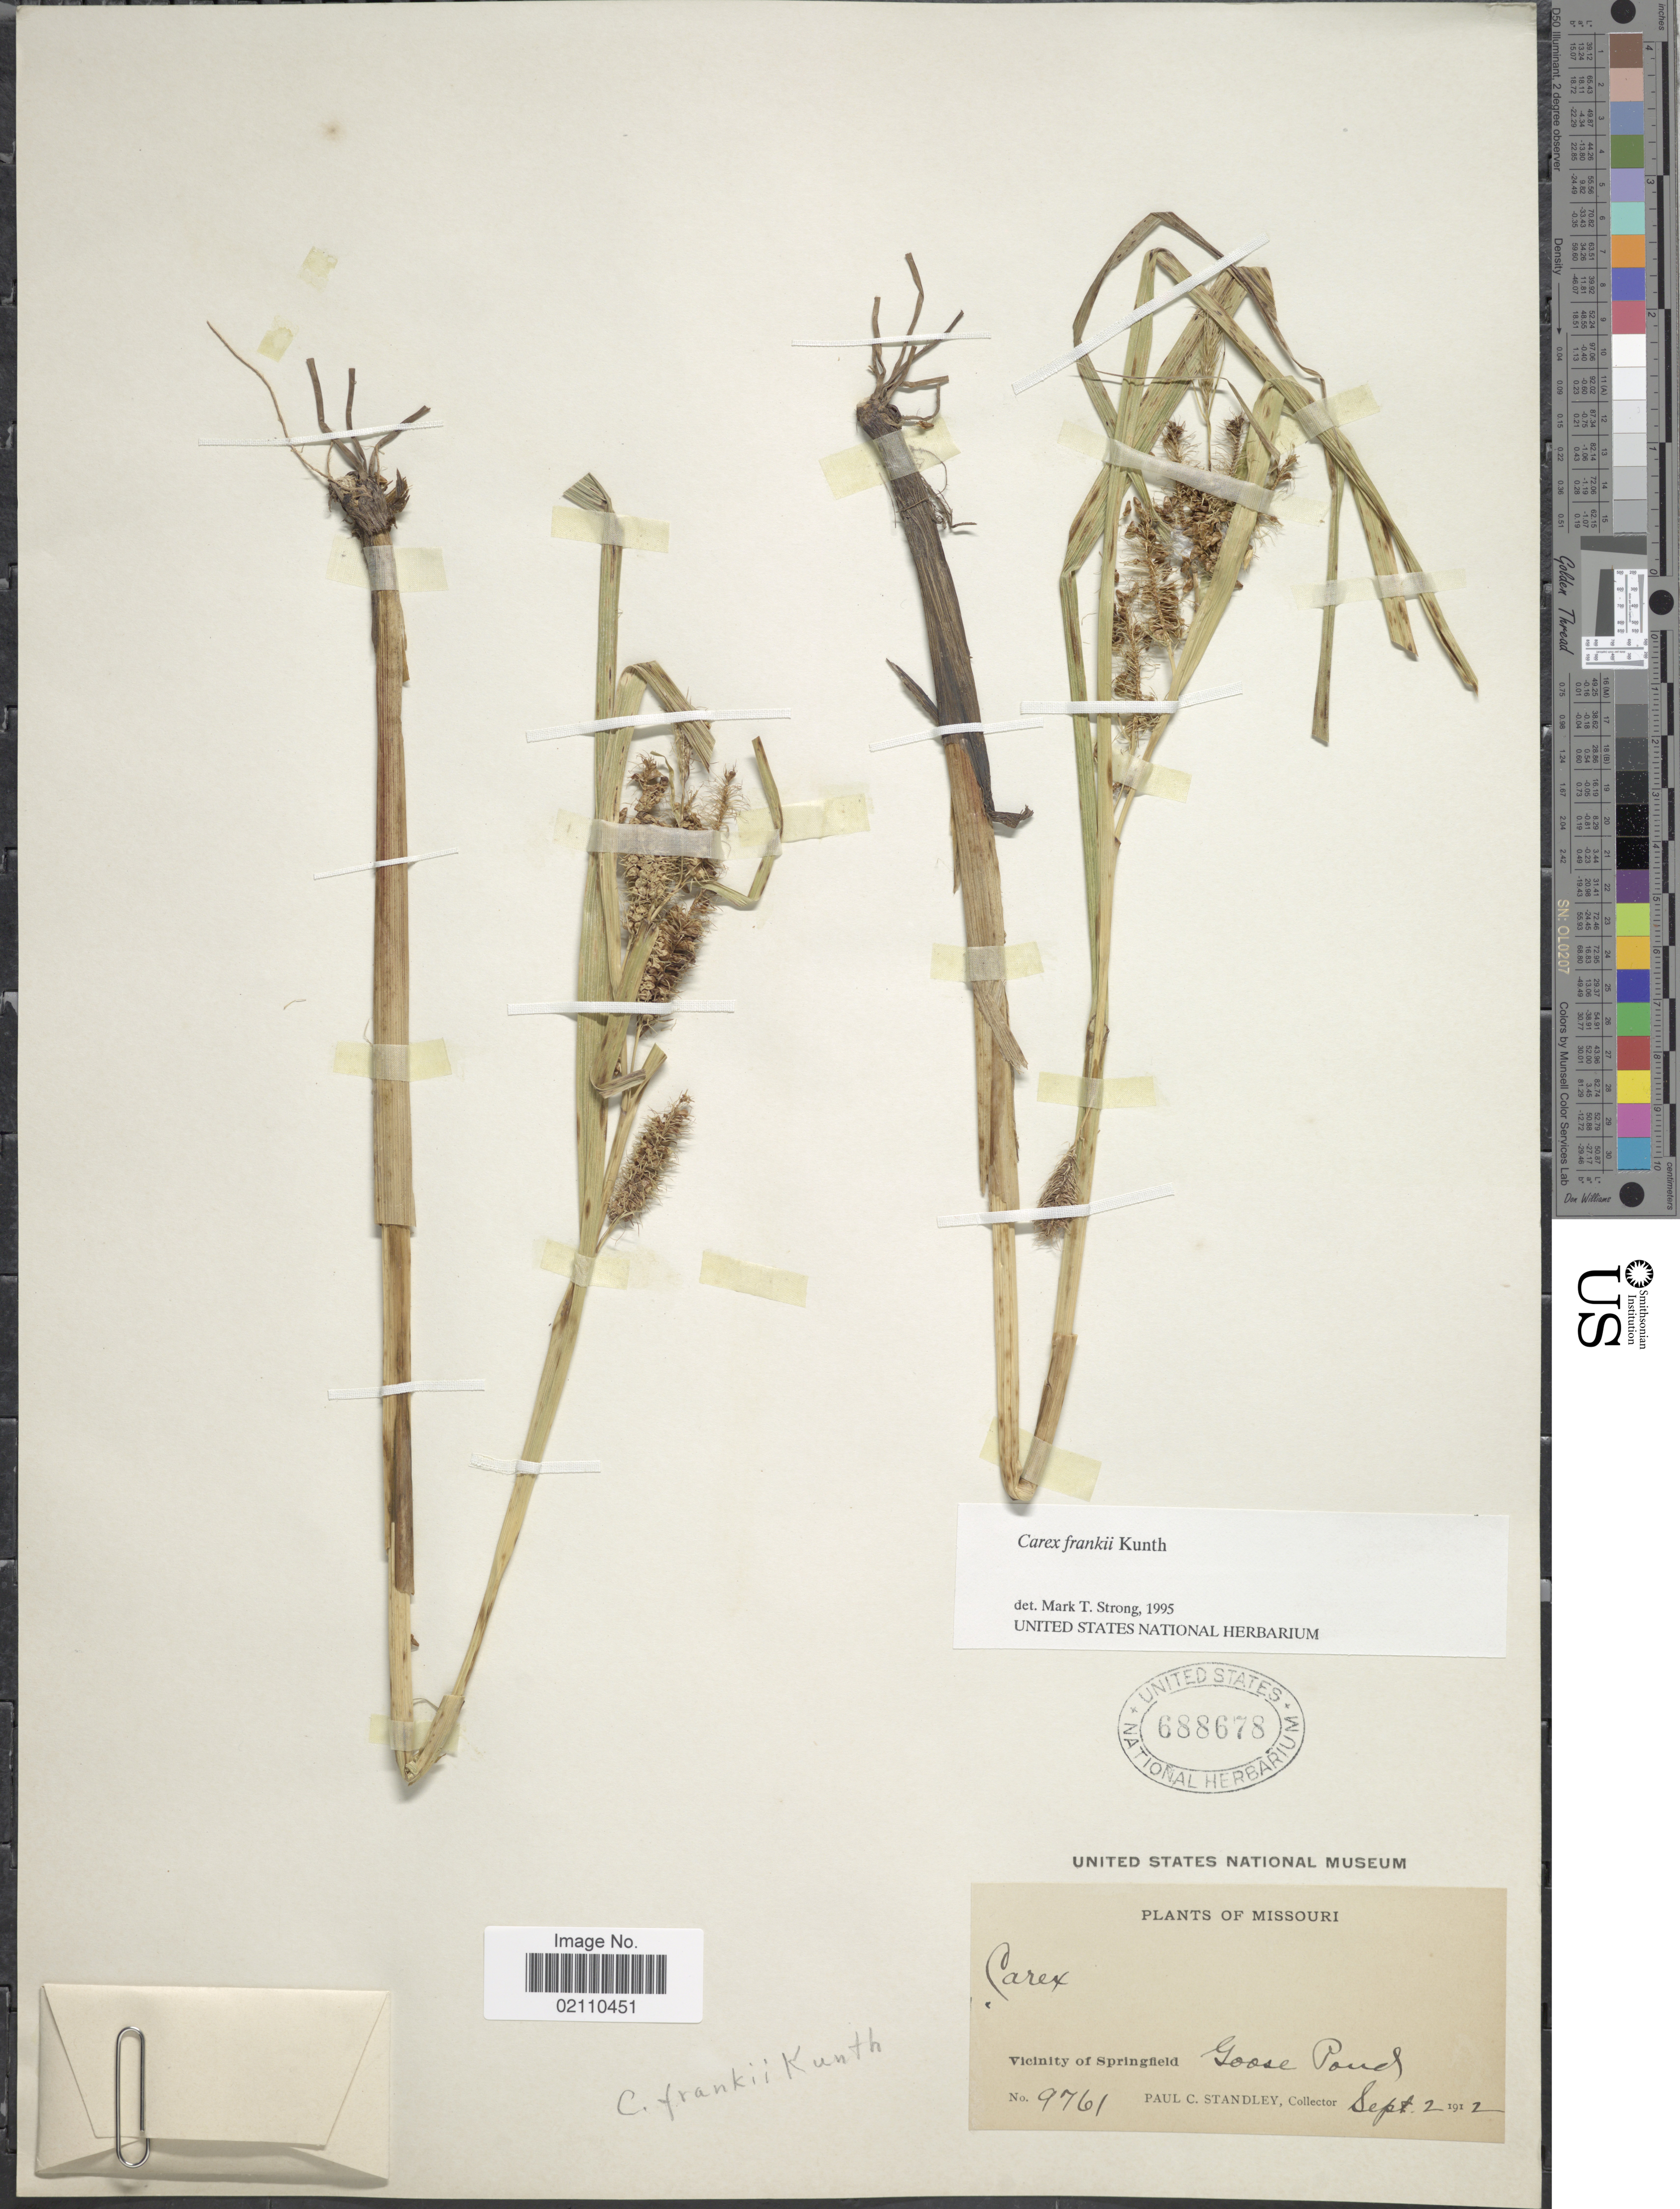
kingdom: Plantae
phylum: Tracheophyta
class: Liliopsida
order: Poales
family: Cyperaceae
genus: Carex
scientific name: Carex frankii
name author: Kunth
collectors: P. C. Standley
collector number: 9761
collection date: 1912-09-02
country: United States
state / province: Missouri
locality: Vicinity of Springfield, Goose Pond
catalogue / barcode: US 688678